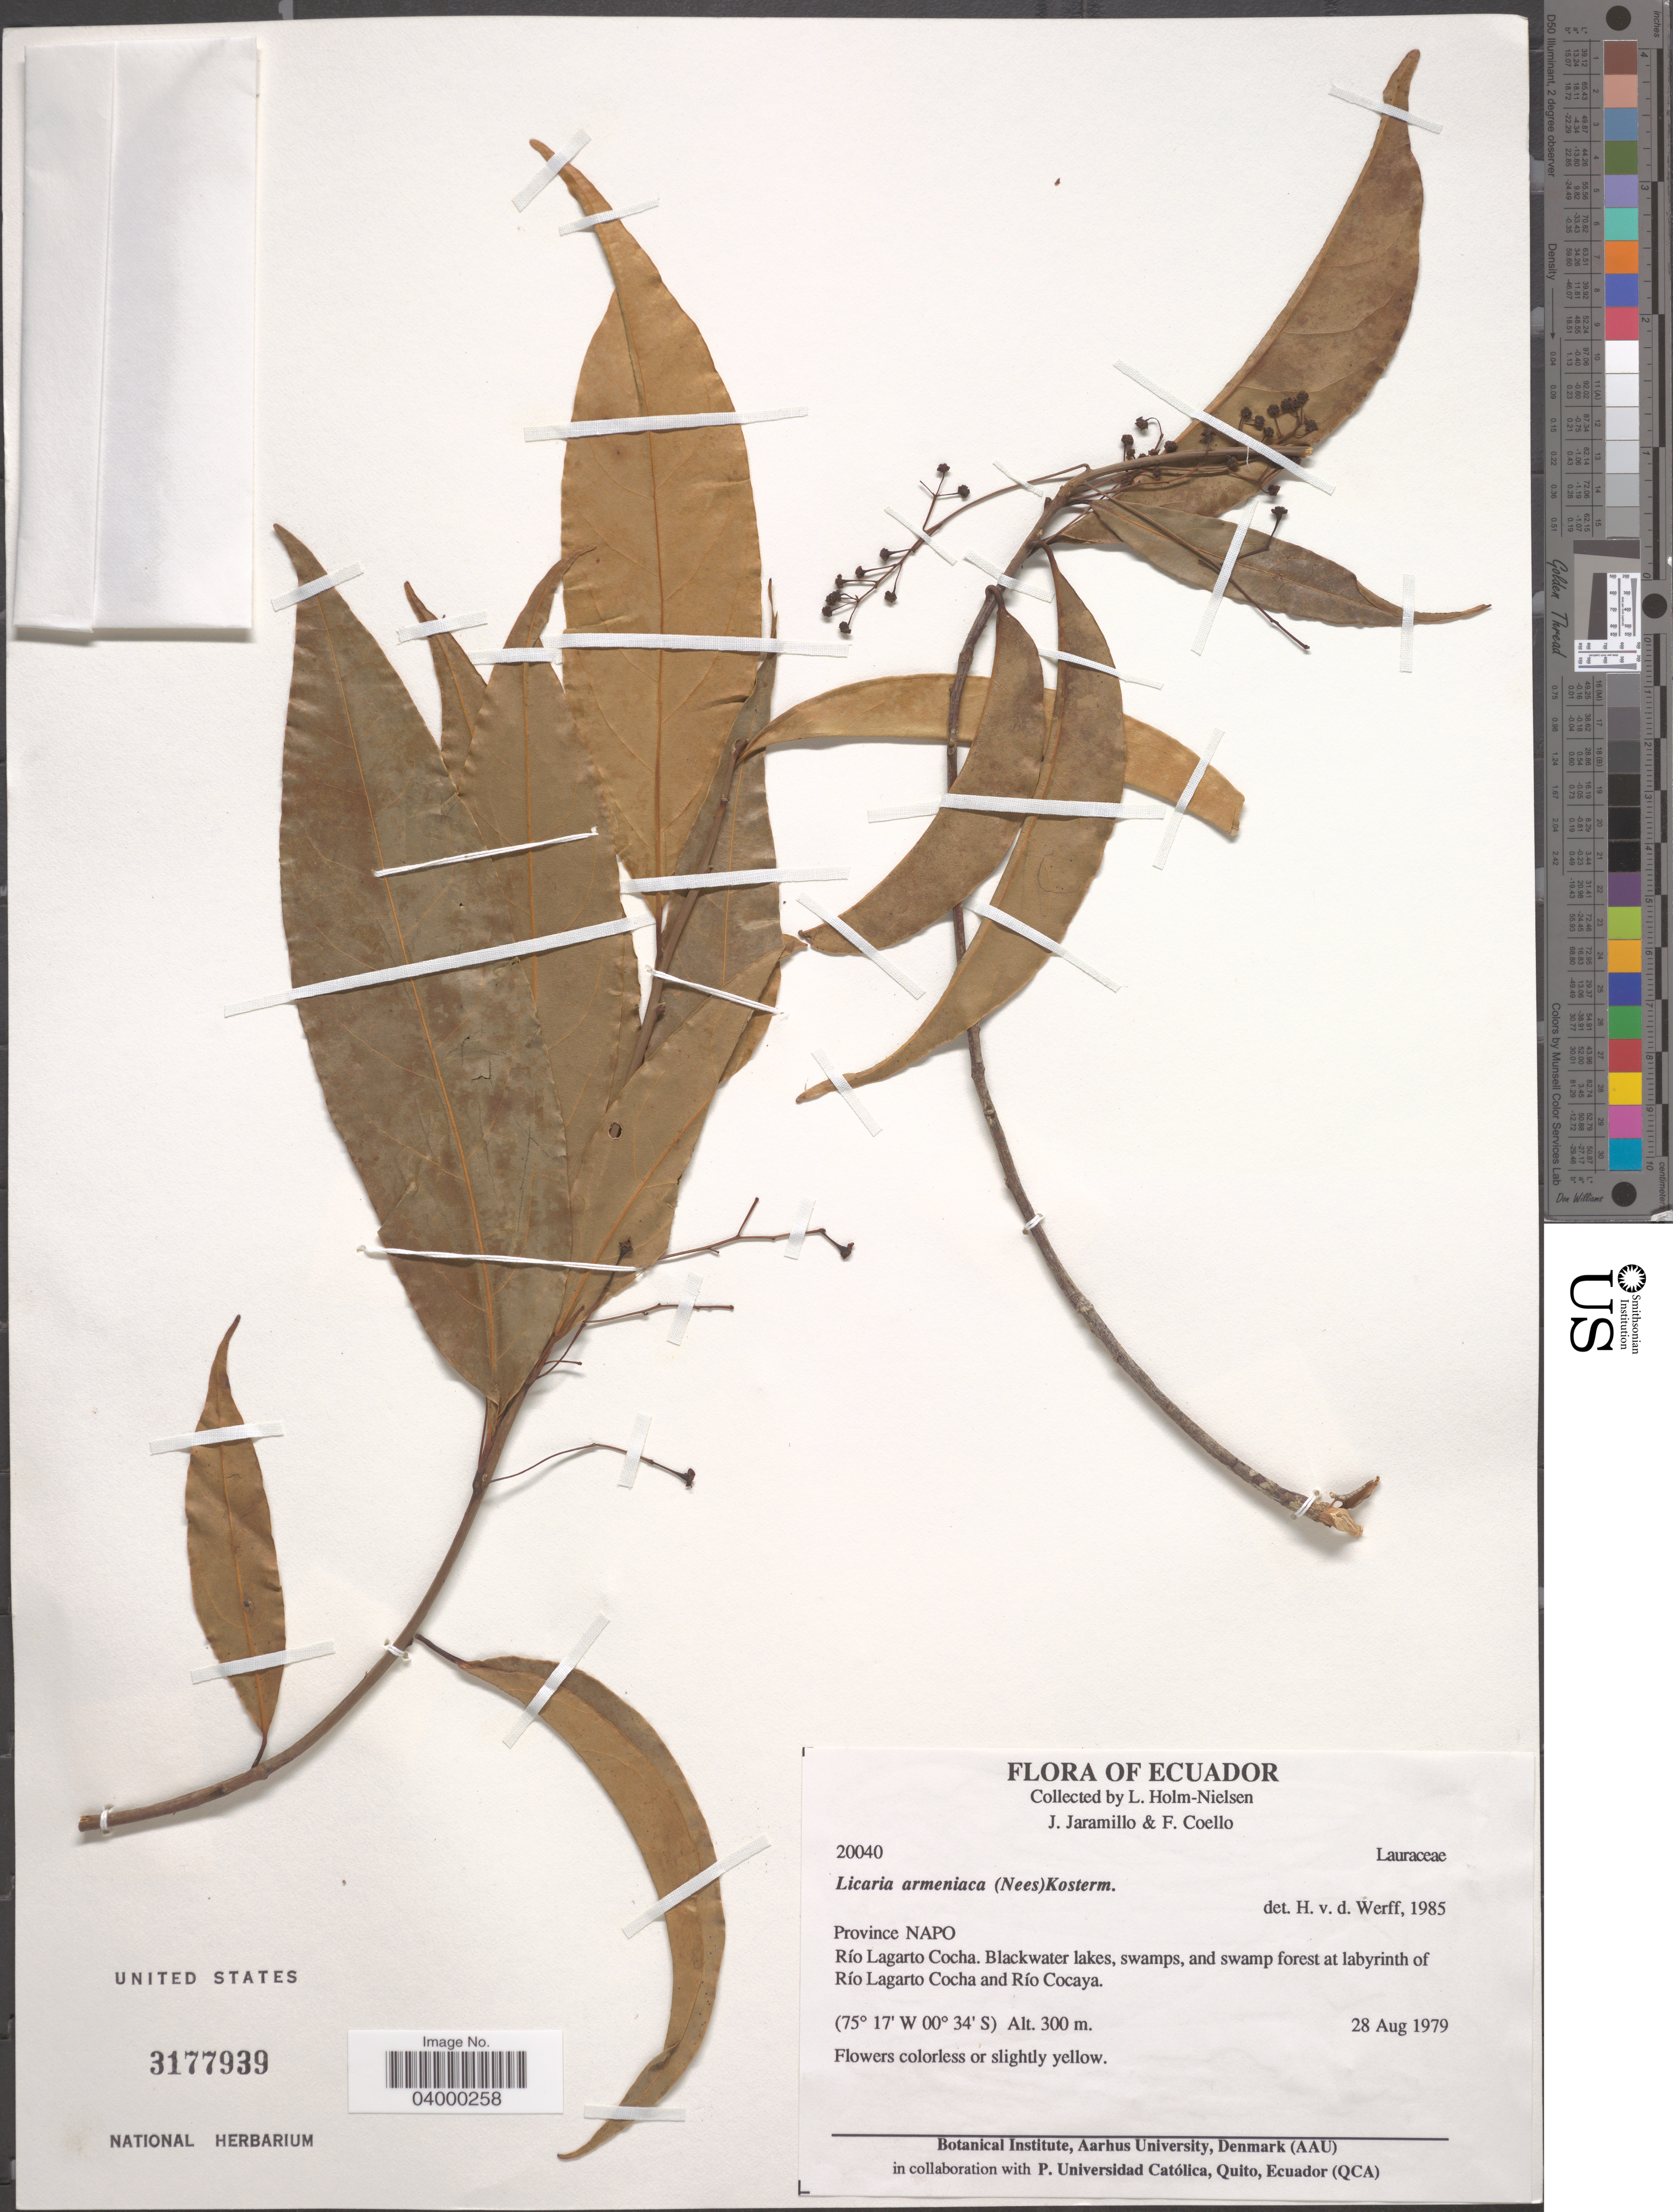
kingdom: Plantae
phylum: Tracheophyta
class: Magnoliopsida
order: Laurales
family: Lauraceae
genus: Licaria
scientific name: Licaria armeniaca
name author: (Nees) Kosterm.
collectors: L. Holm-Nielsen, J. Jaramillo & F. Coello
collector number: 20040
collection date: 1979-08-28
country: Ecuador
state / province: Napo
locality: Río Lagarto Cocha. Blackwater lakes, swamps, and swamp forest at labyrinth of Río Lagarto Cocha and Río Cocaya.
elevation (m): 300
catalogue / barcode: US 3177939